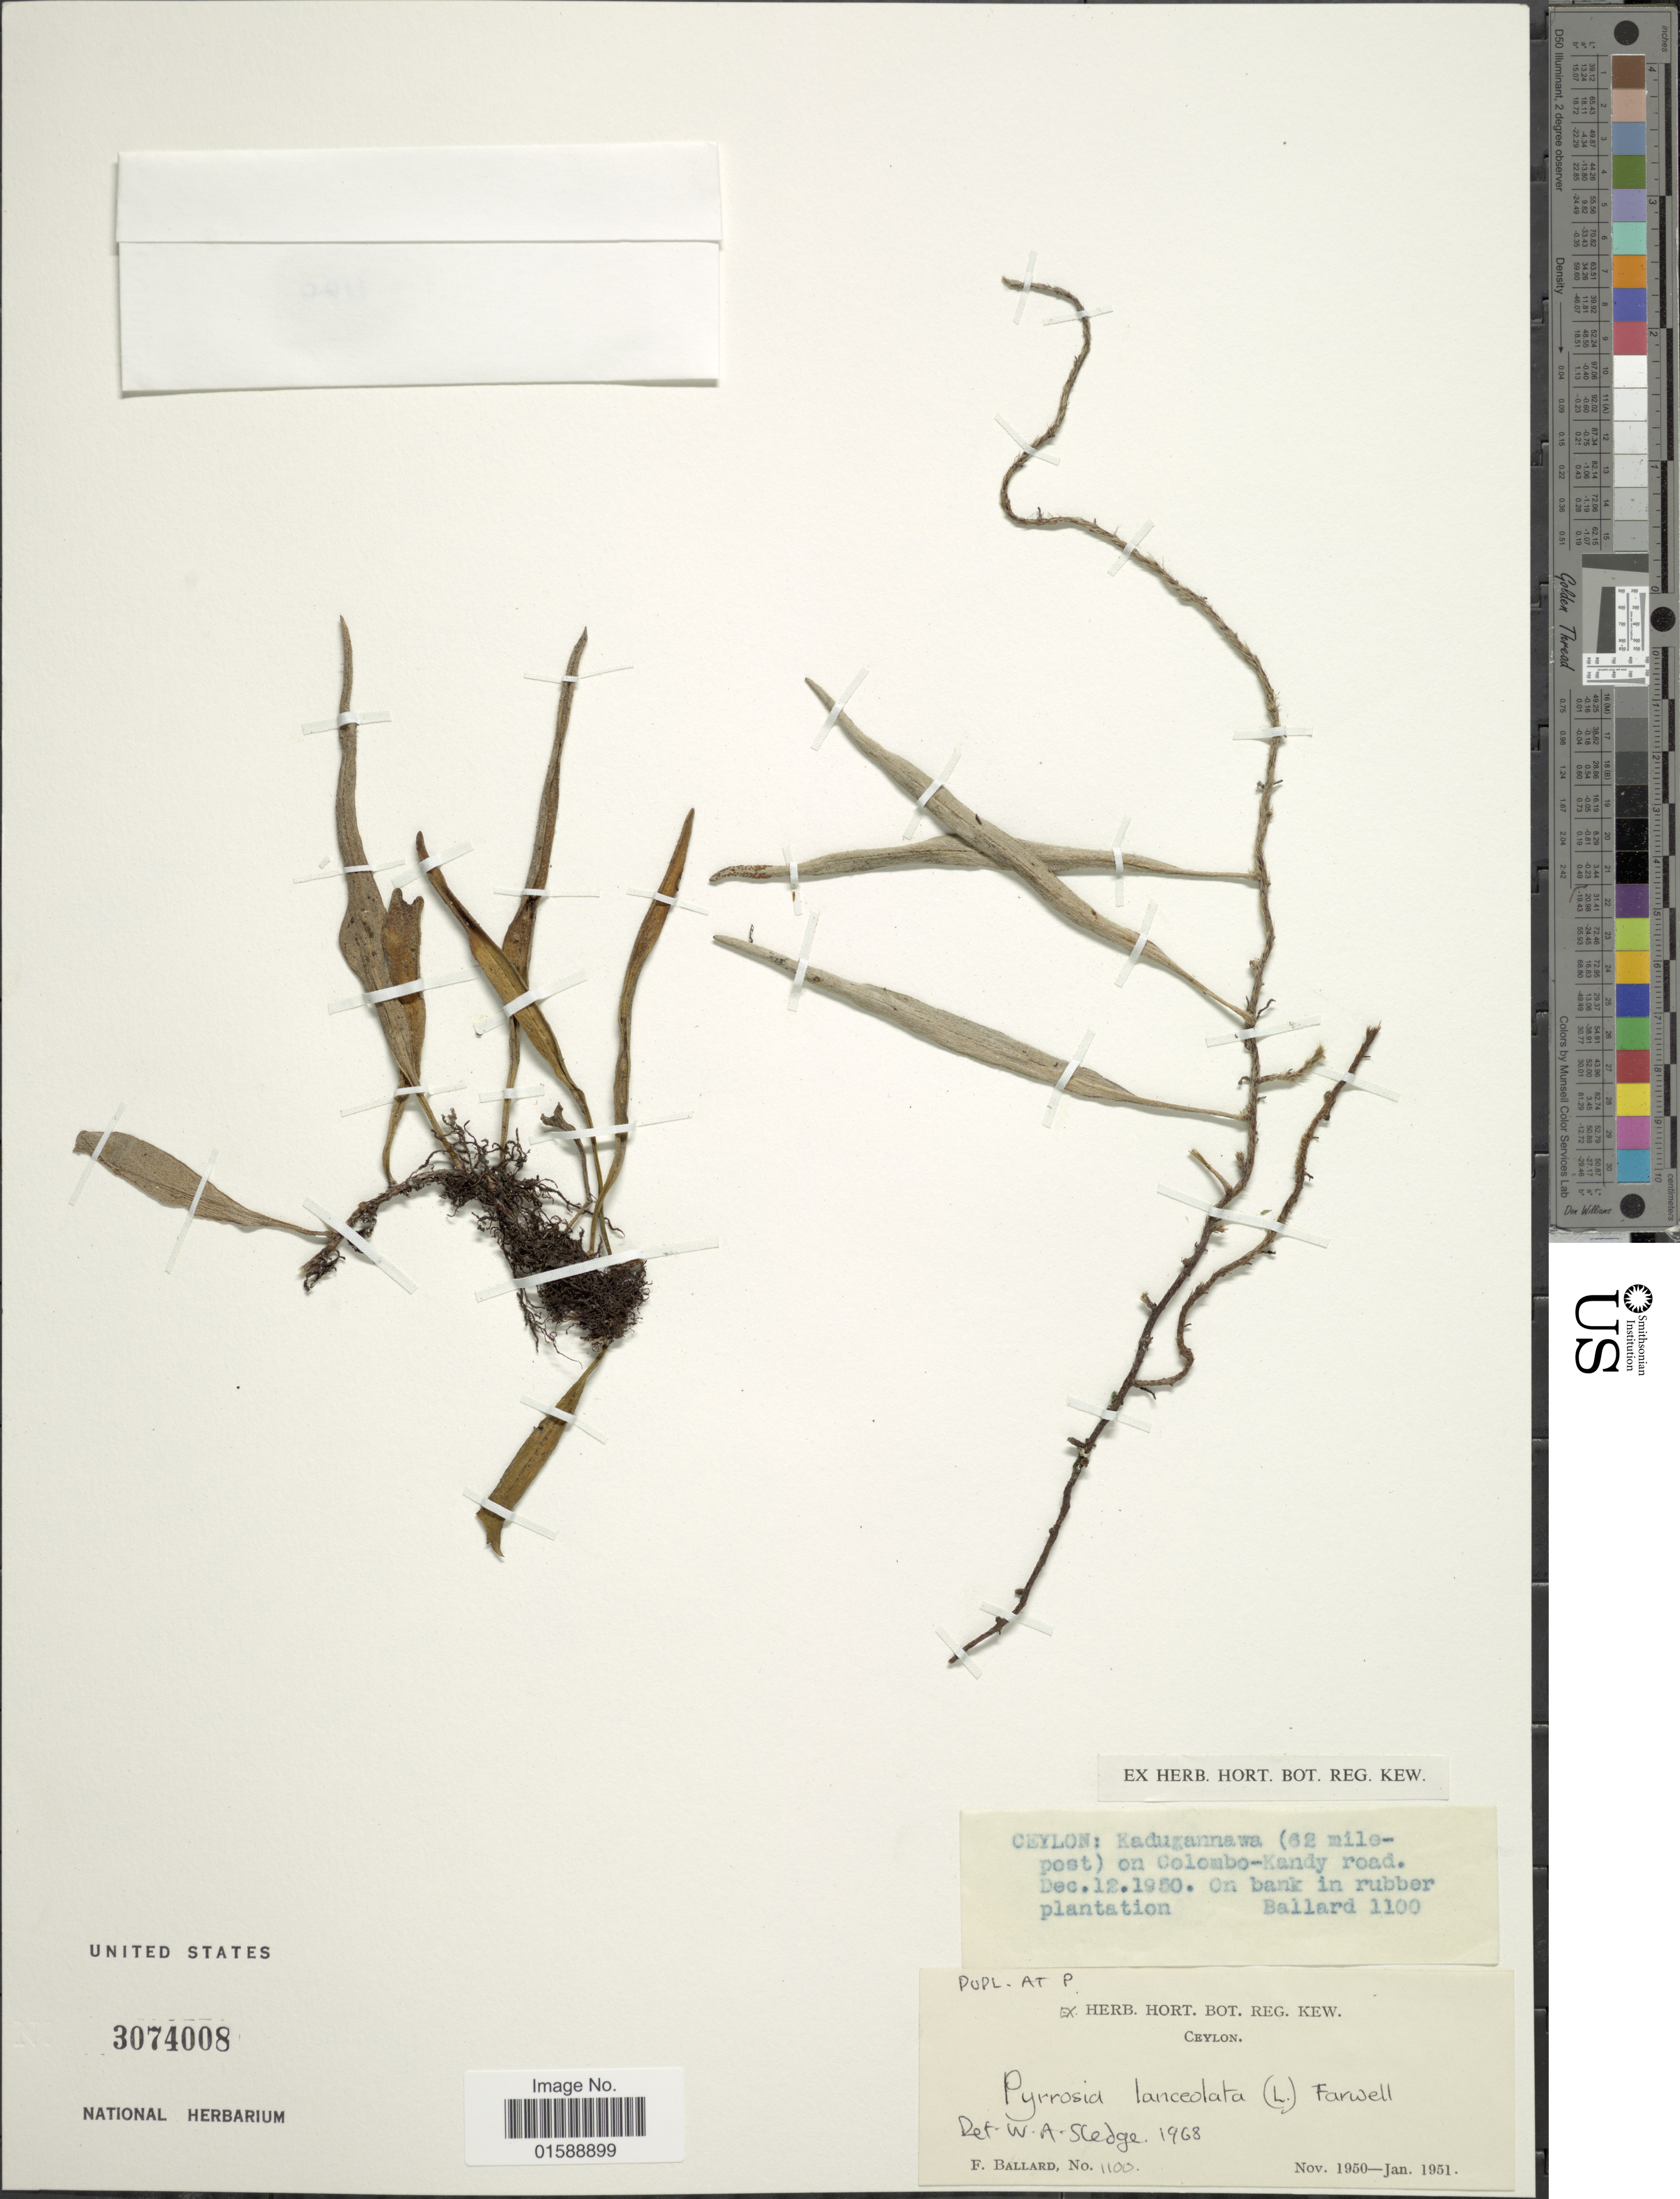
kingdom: Plantae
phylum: Tracheophyta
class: Polypodiopsida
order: Polypodiales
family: Polypodiaceae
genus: Pyrrosia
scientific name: Pyrrosia lanceolata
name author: (L.) Farw.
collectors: F. Ballard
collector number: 1100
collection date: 1950-12-12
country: Sri Lanka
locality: Ceylon: Kadugannawa (62 mile-post) on Colombo-Kandy road. On bank in rubber plantation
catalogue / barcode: US 3074008